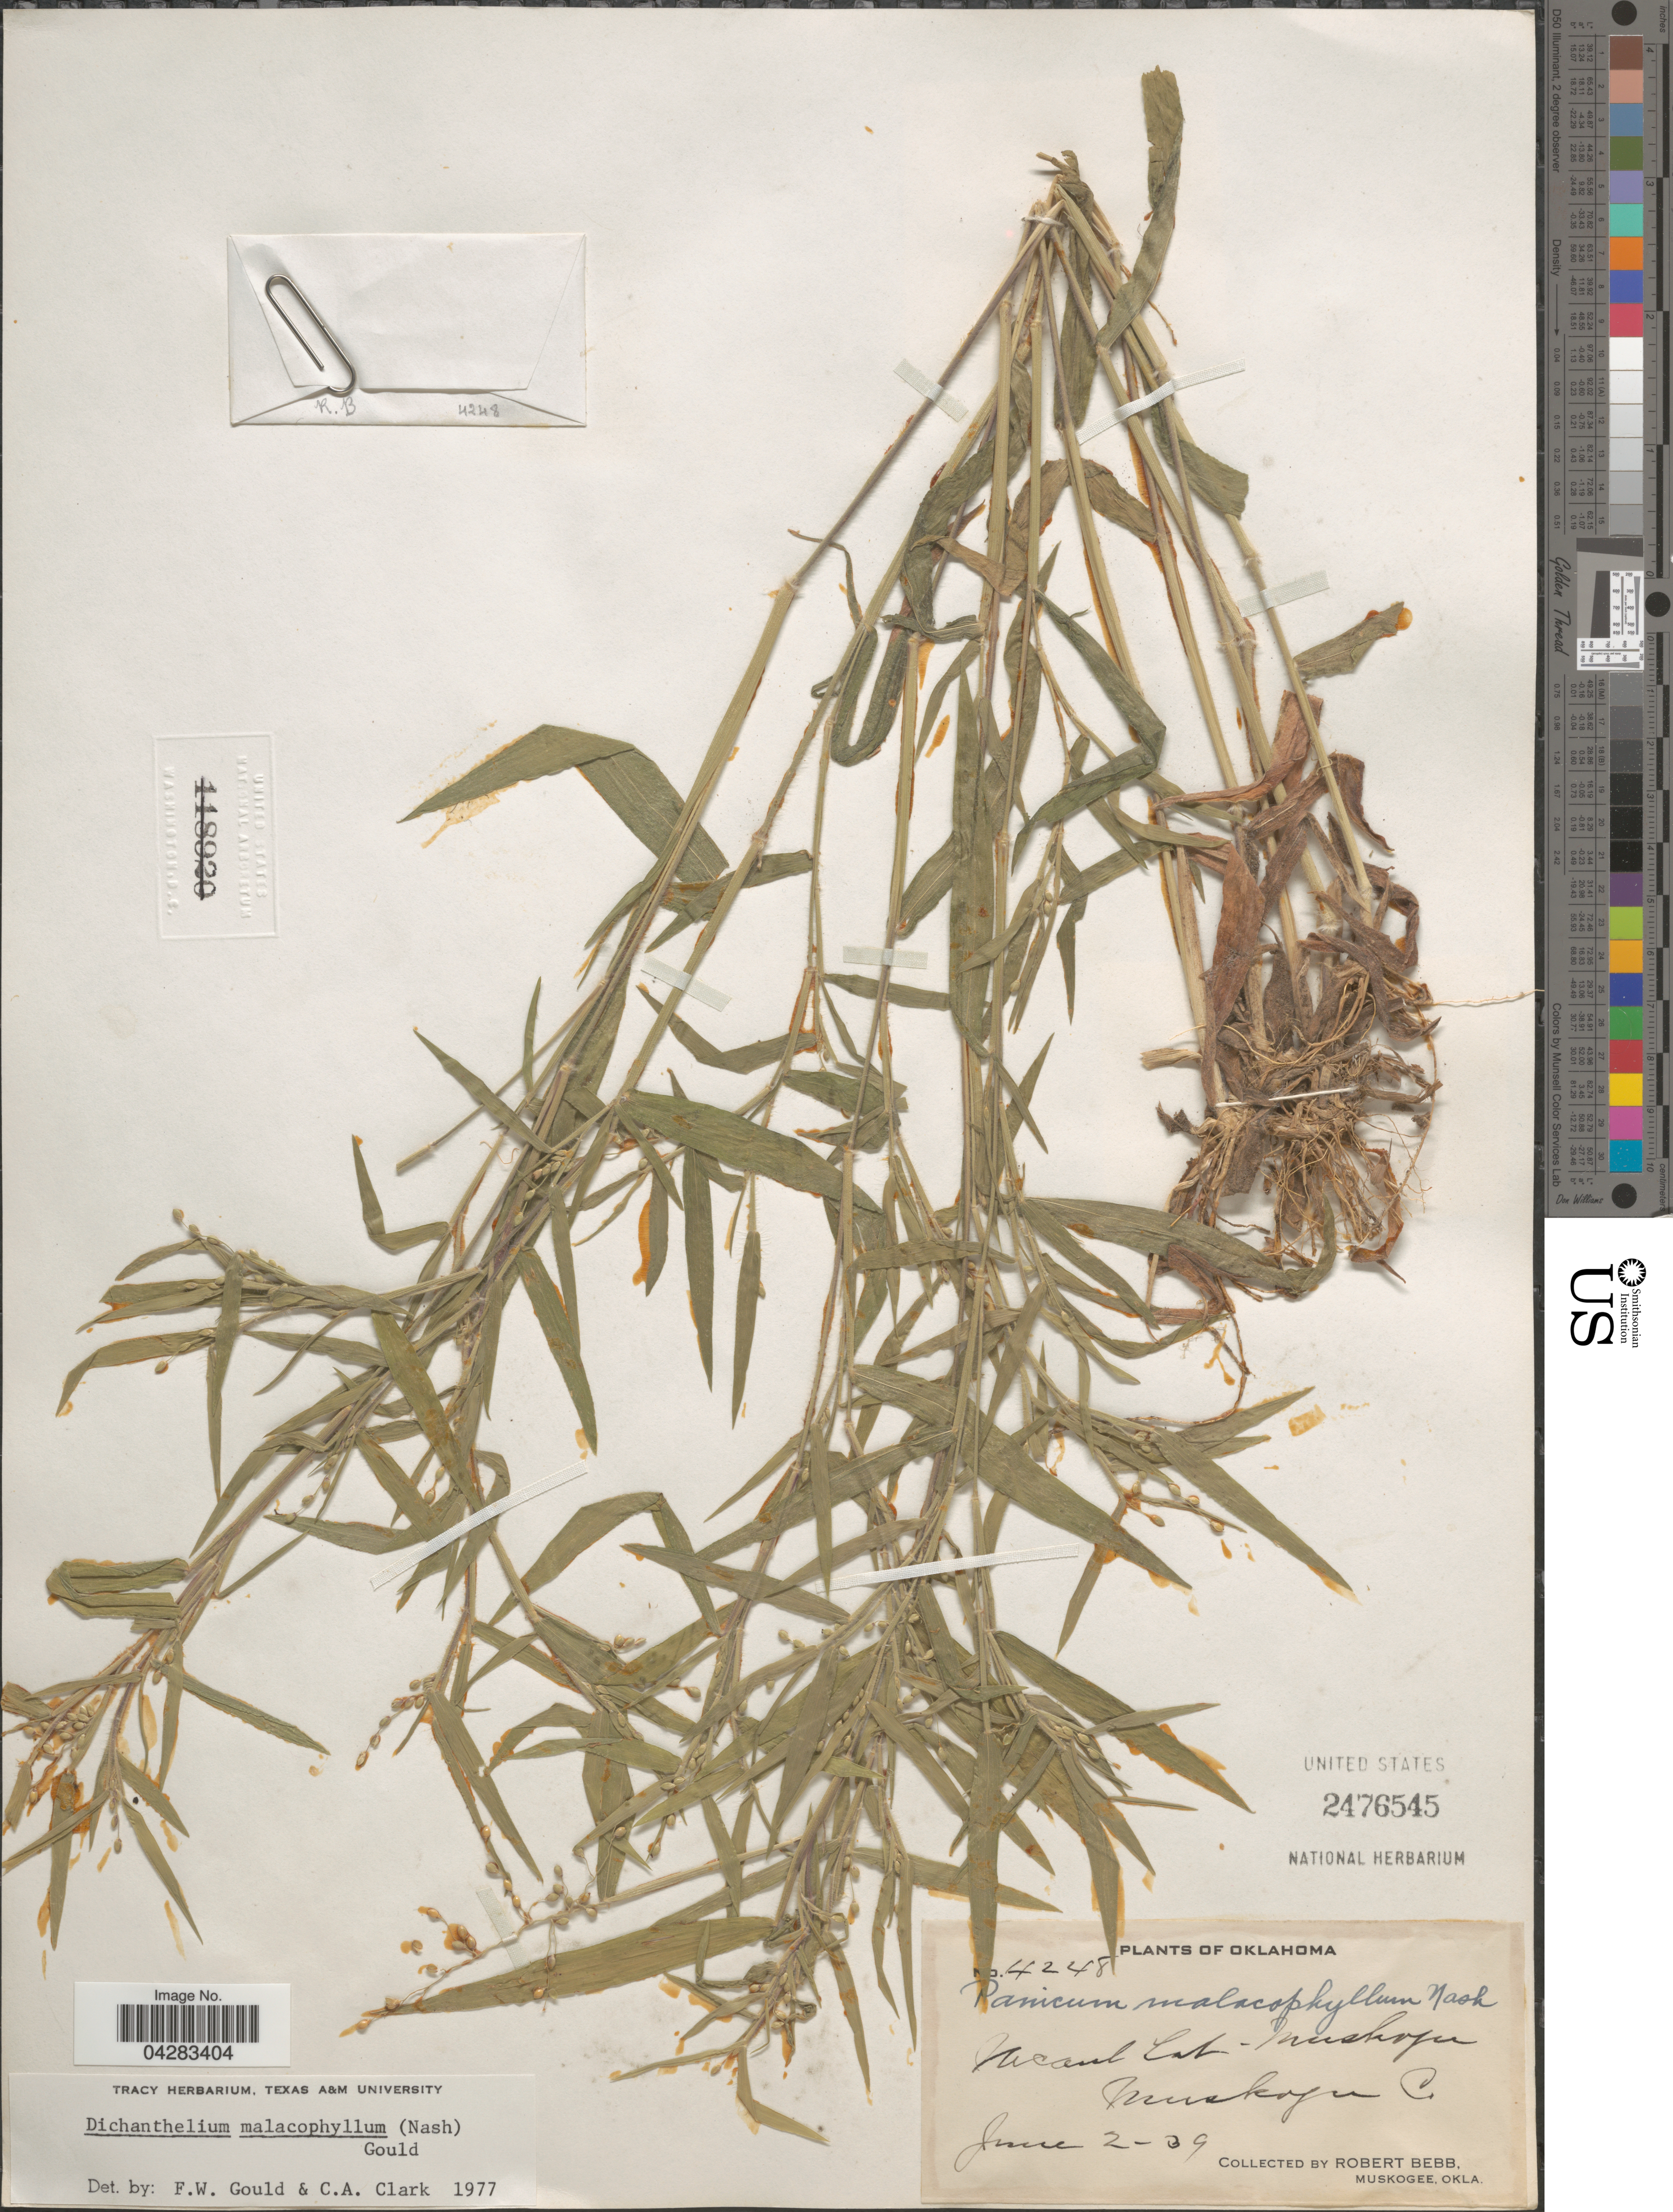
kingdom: Plantae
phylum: Tracheophyta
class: Liliopsida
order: Poales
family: Poaceae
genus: Dichanthelium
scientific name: Dichanthelium malacophyllum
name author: (Nash) Gould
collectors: R. Bebb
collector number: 4248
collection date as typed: Transcribed d/m/y: 2/6/39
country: United States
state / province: Oklahoma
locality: Vacant lot - Muskogee. Muskogee Co.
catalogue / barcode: US 2476545